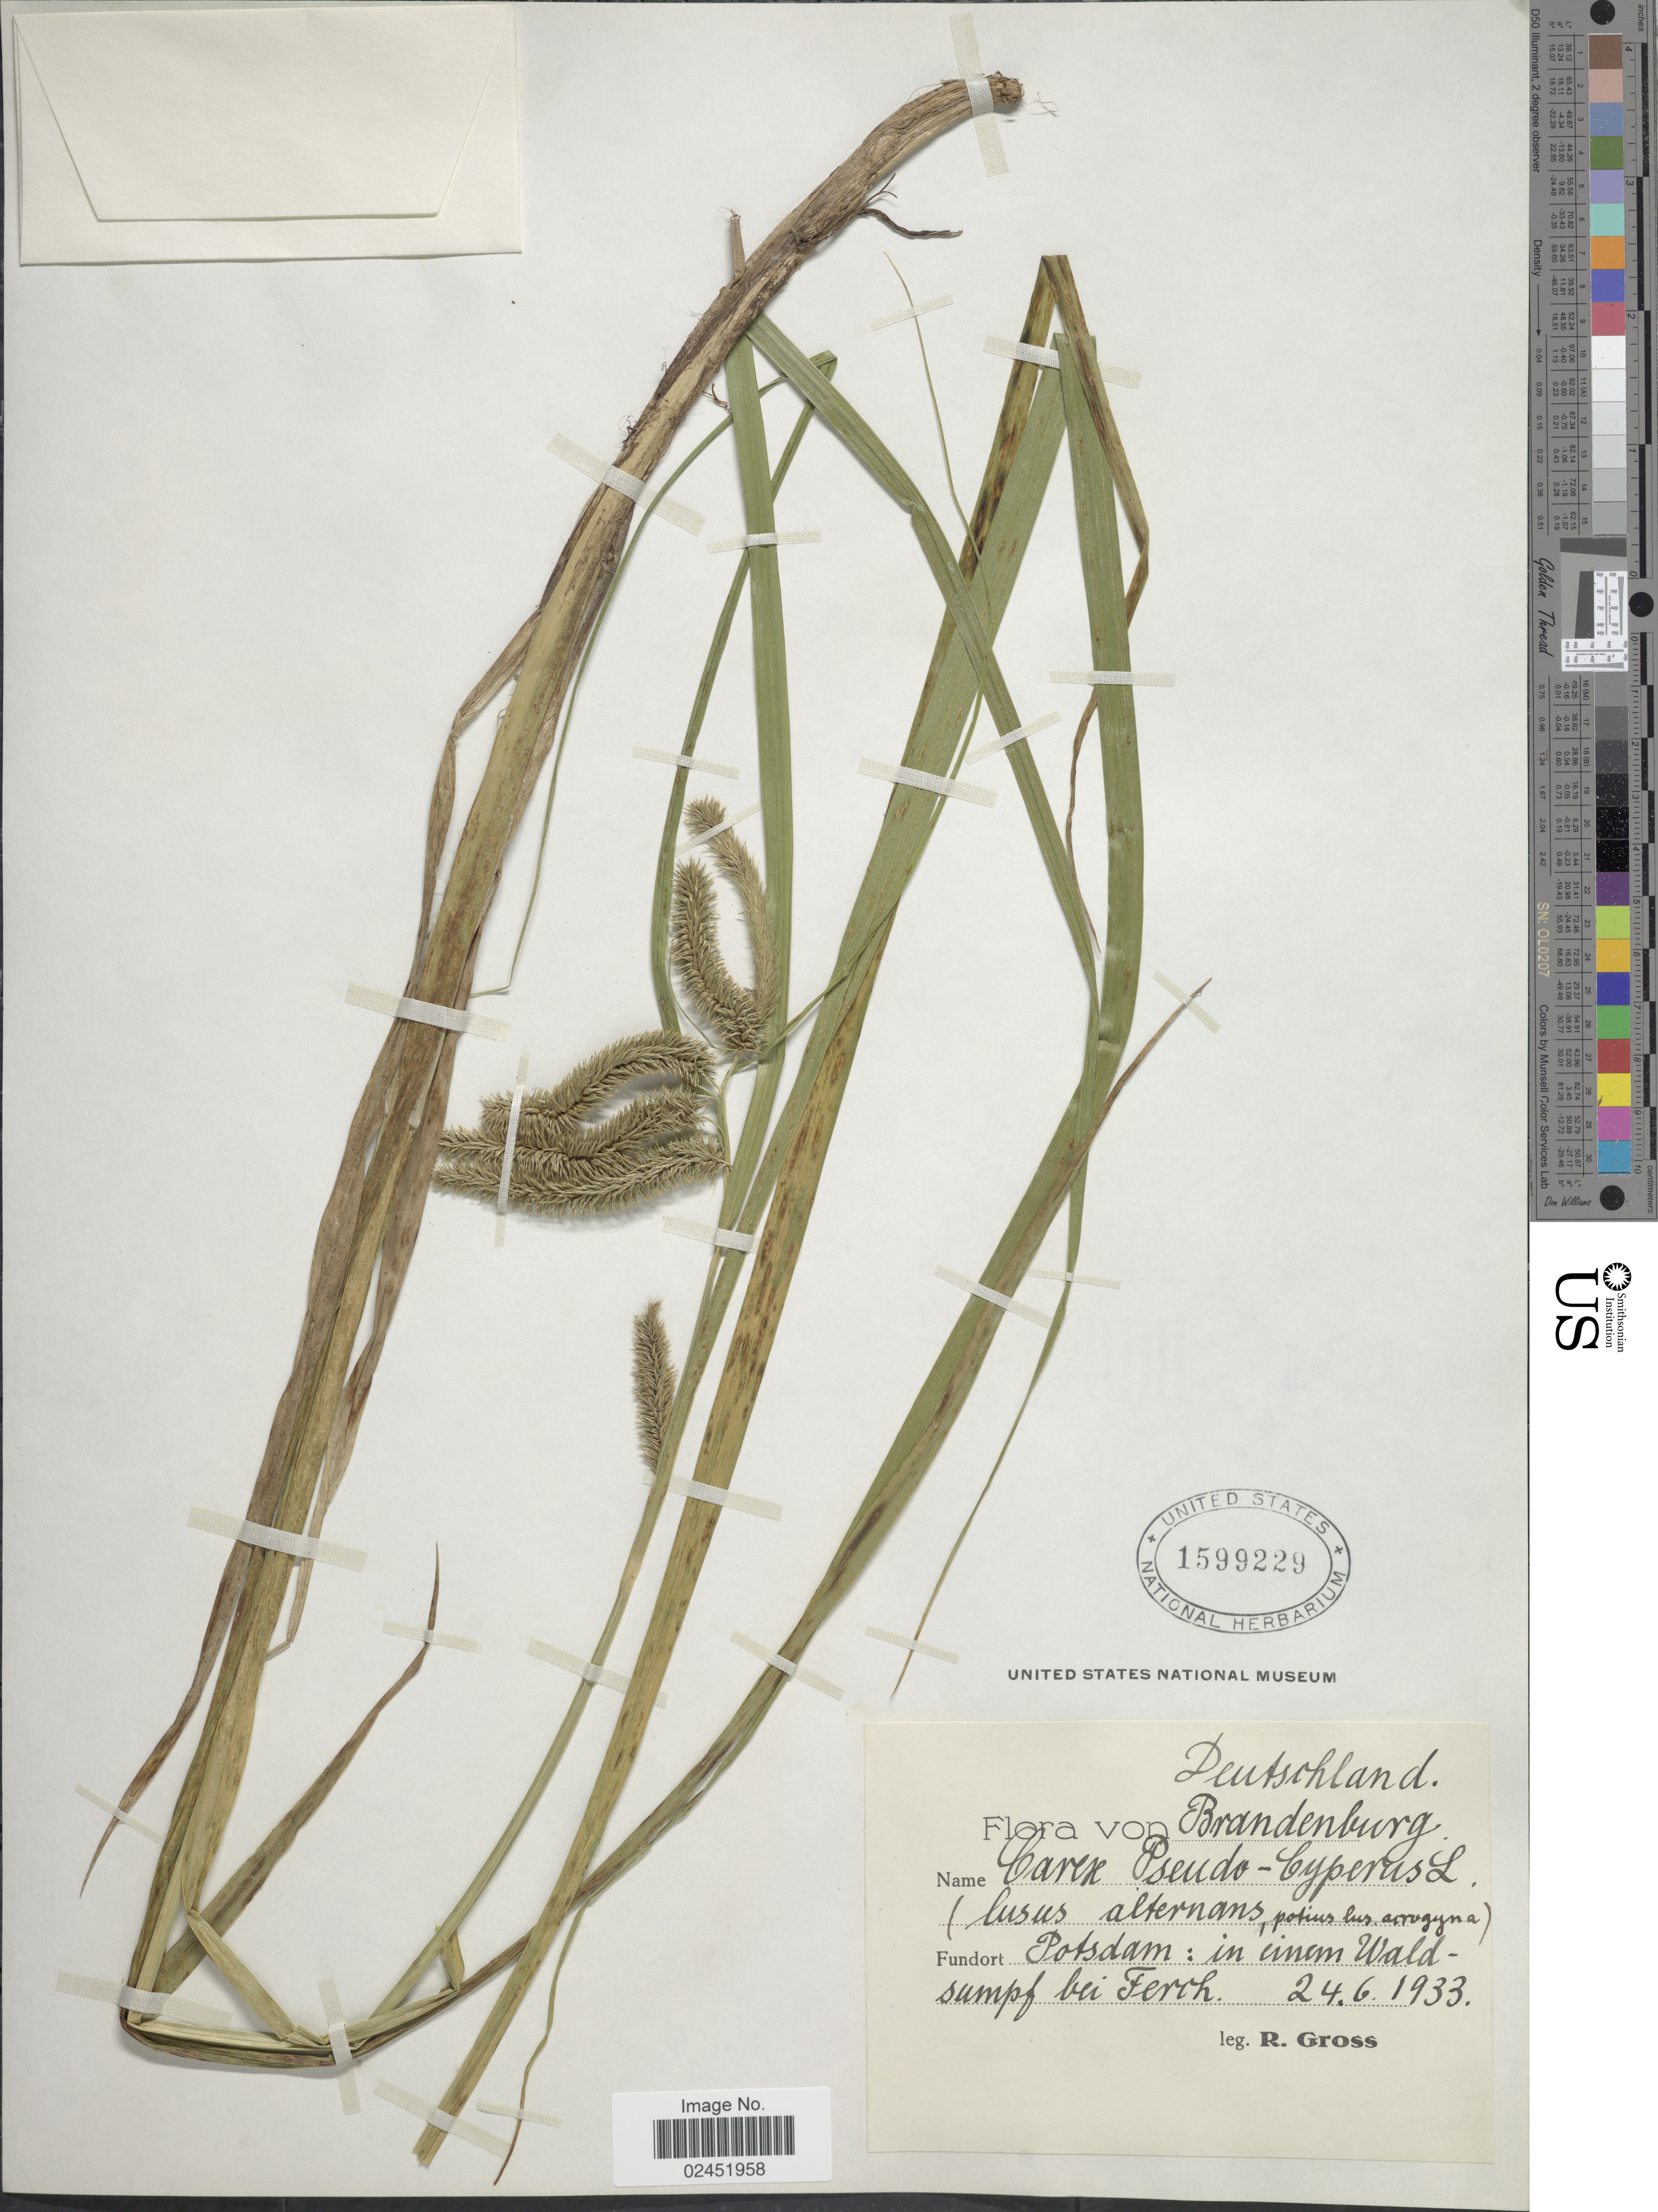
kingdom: Plantae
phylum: Tracheophyta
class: Liliopsida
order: Poales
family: Cyperaceae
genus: Carex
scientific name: Carex pseudocyperus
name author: L.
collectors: R. Gross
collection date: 1933-06-24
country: Germany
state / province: Brandenburg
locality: Potsdam: in eine Waldsumpf bei Feroh [interpreted]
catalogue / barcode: US 1599229